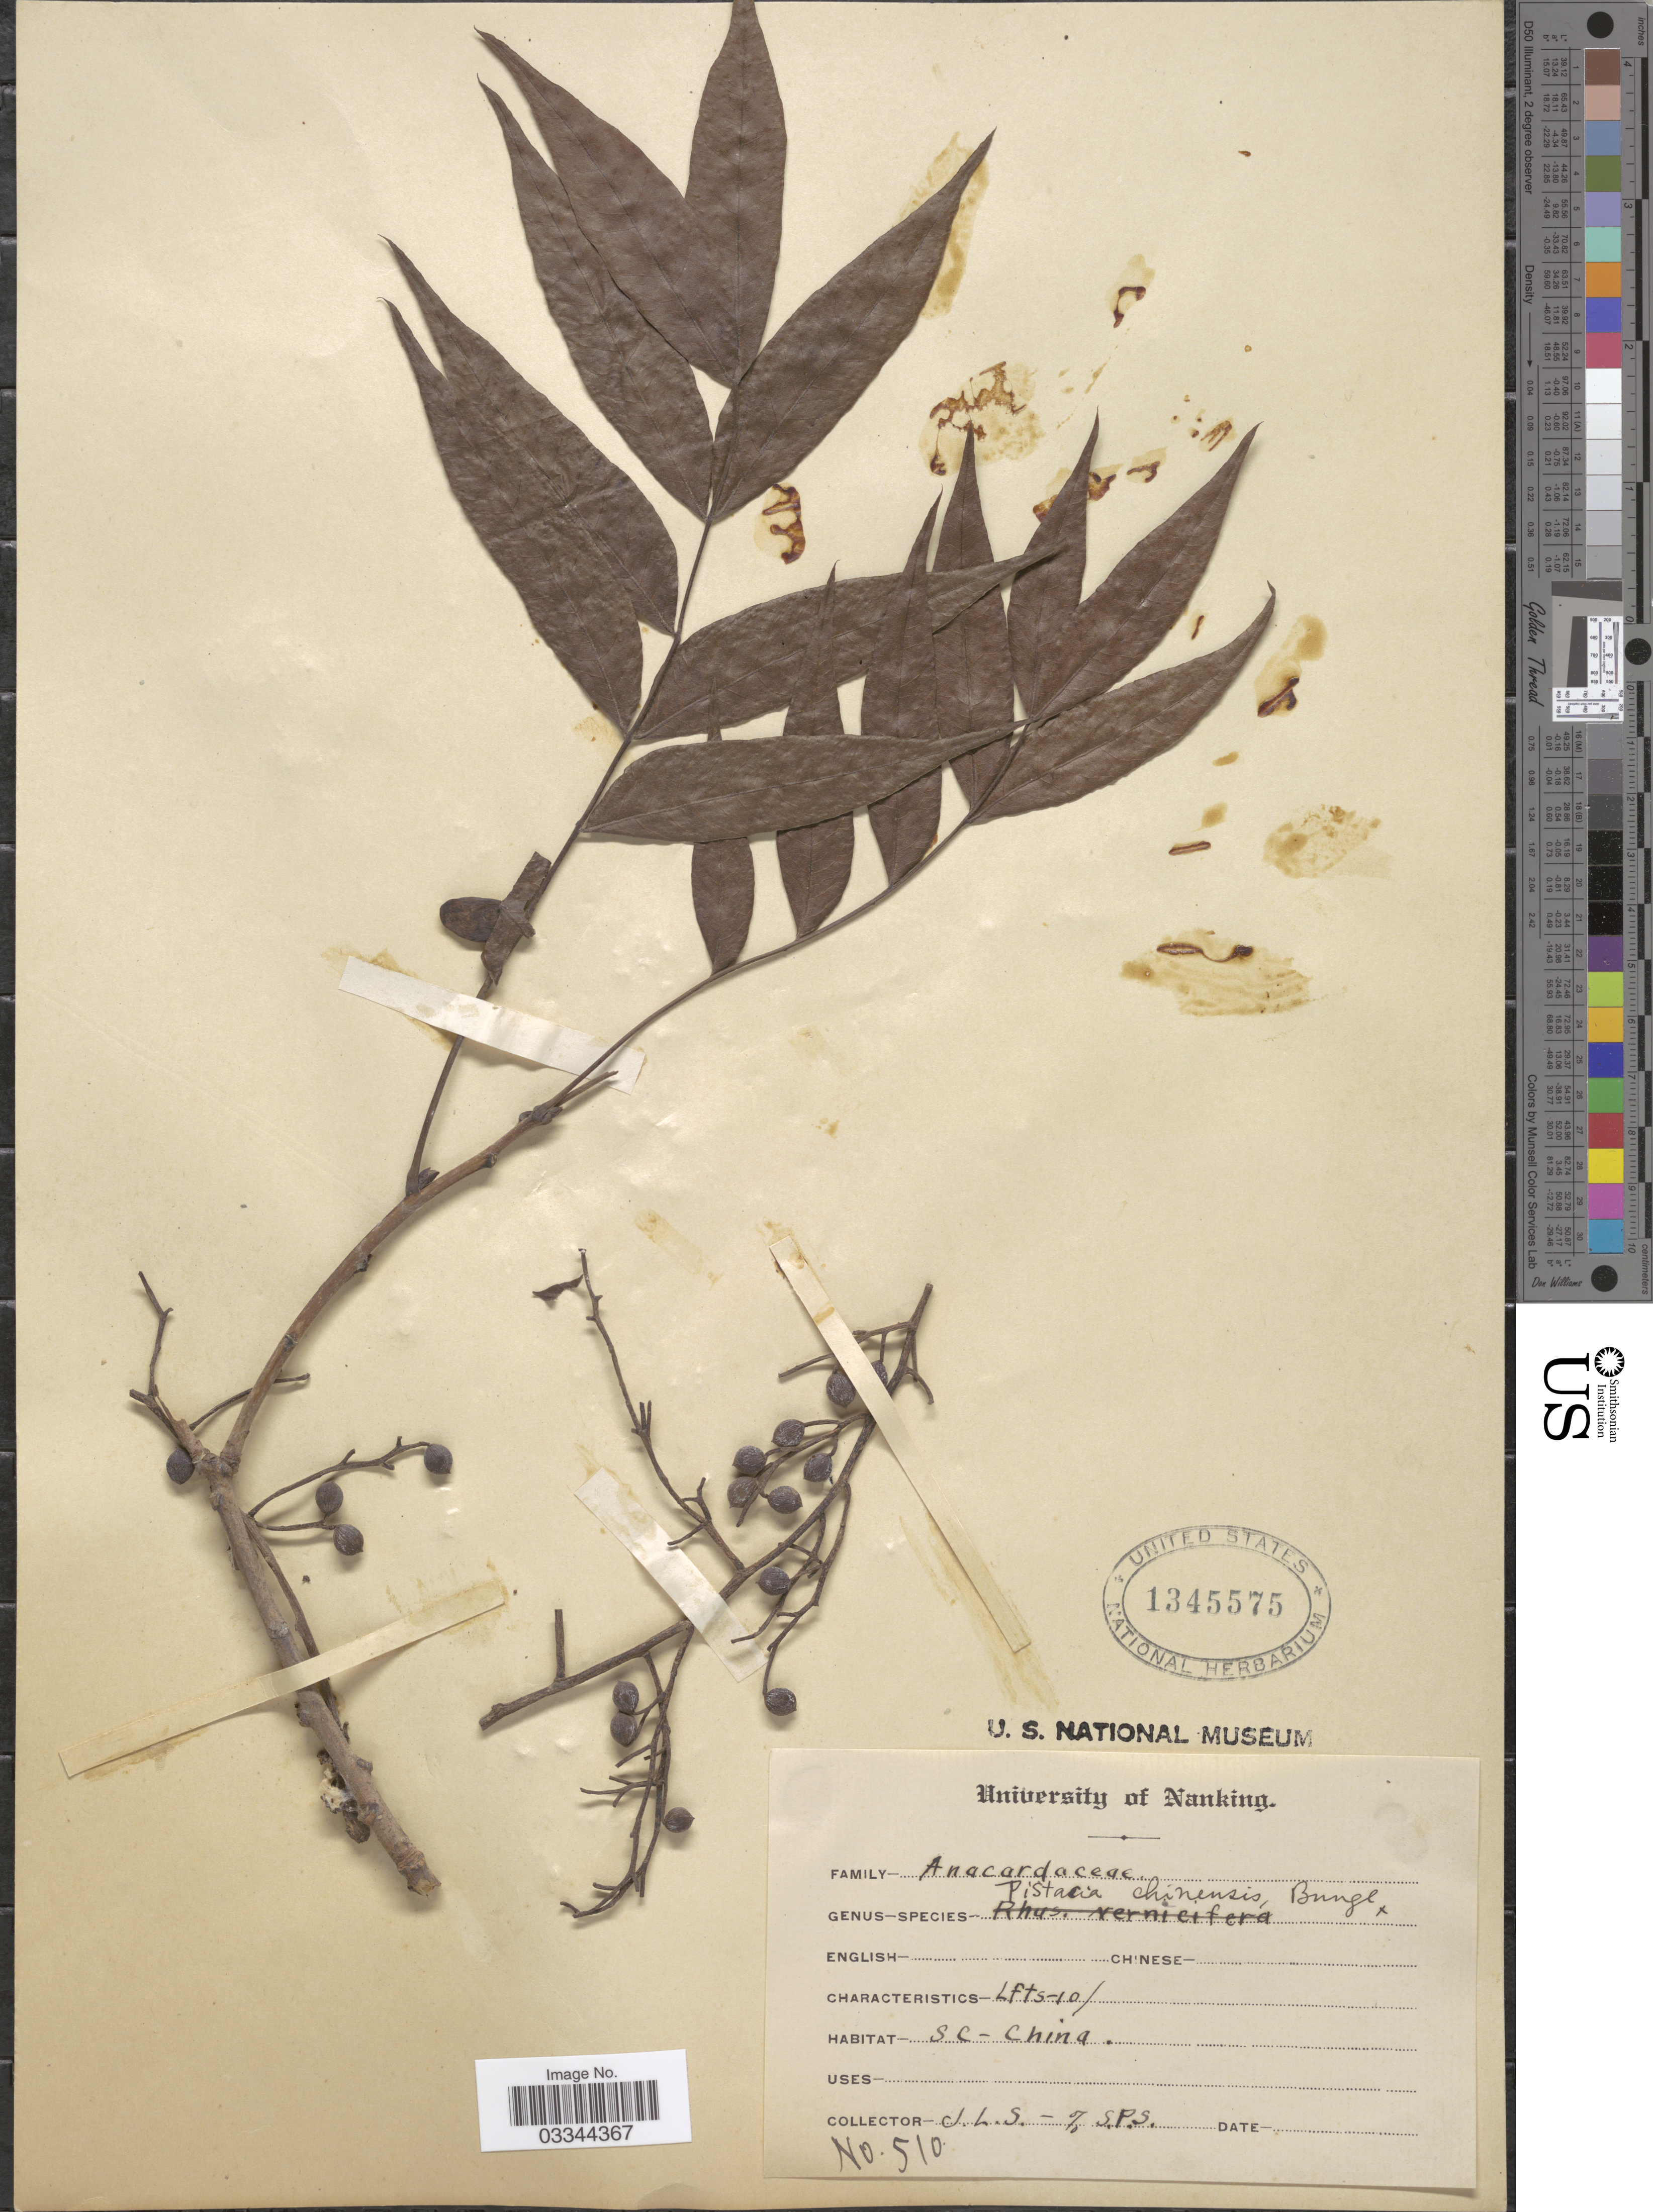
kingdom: Plantae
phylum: Tracheophyta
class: Magnoliopsida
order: Sapindales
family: Anacardiaceae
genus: Pistacia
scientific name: Pistacia chinensis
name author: Bunge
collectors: J. L. S. & S. P. S.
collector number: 510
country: China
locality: SC - China.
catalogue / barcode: US 1345575